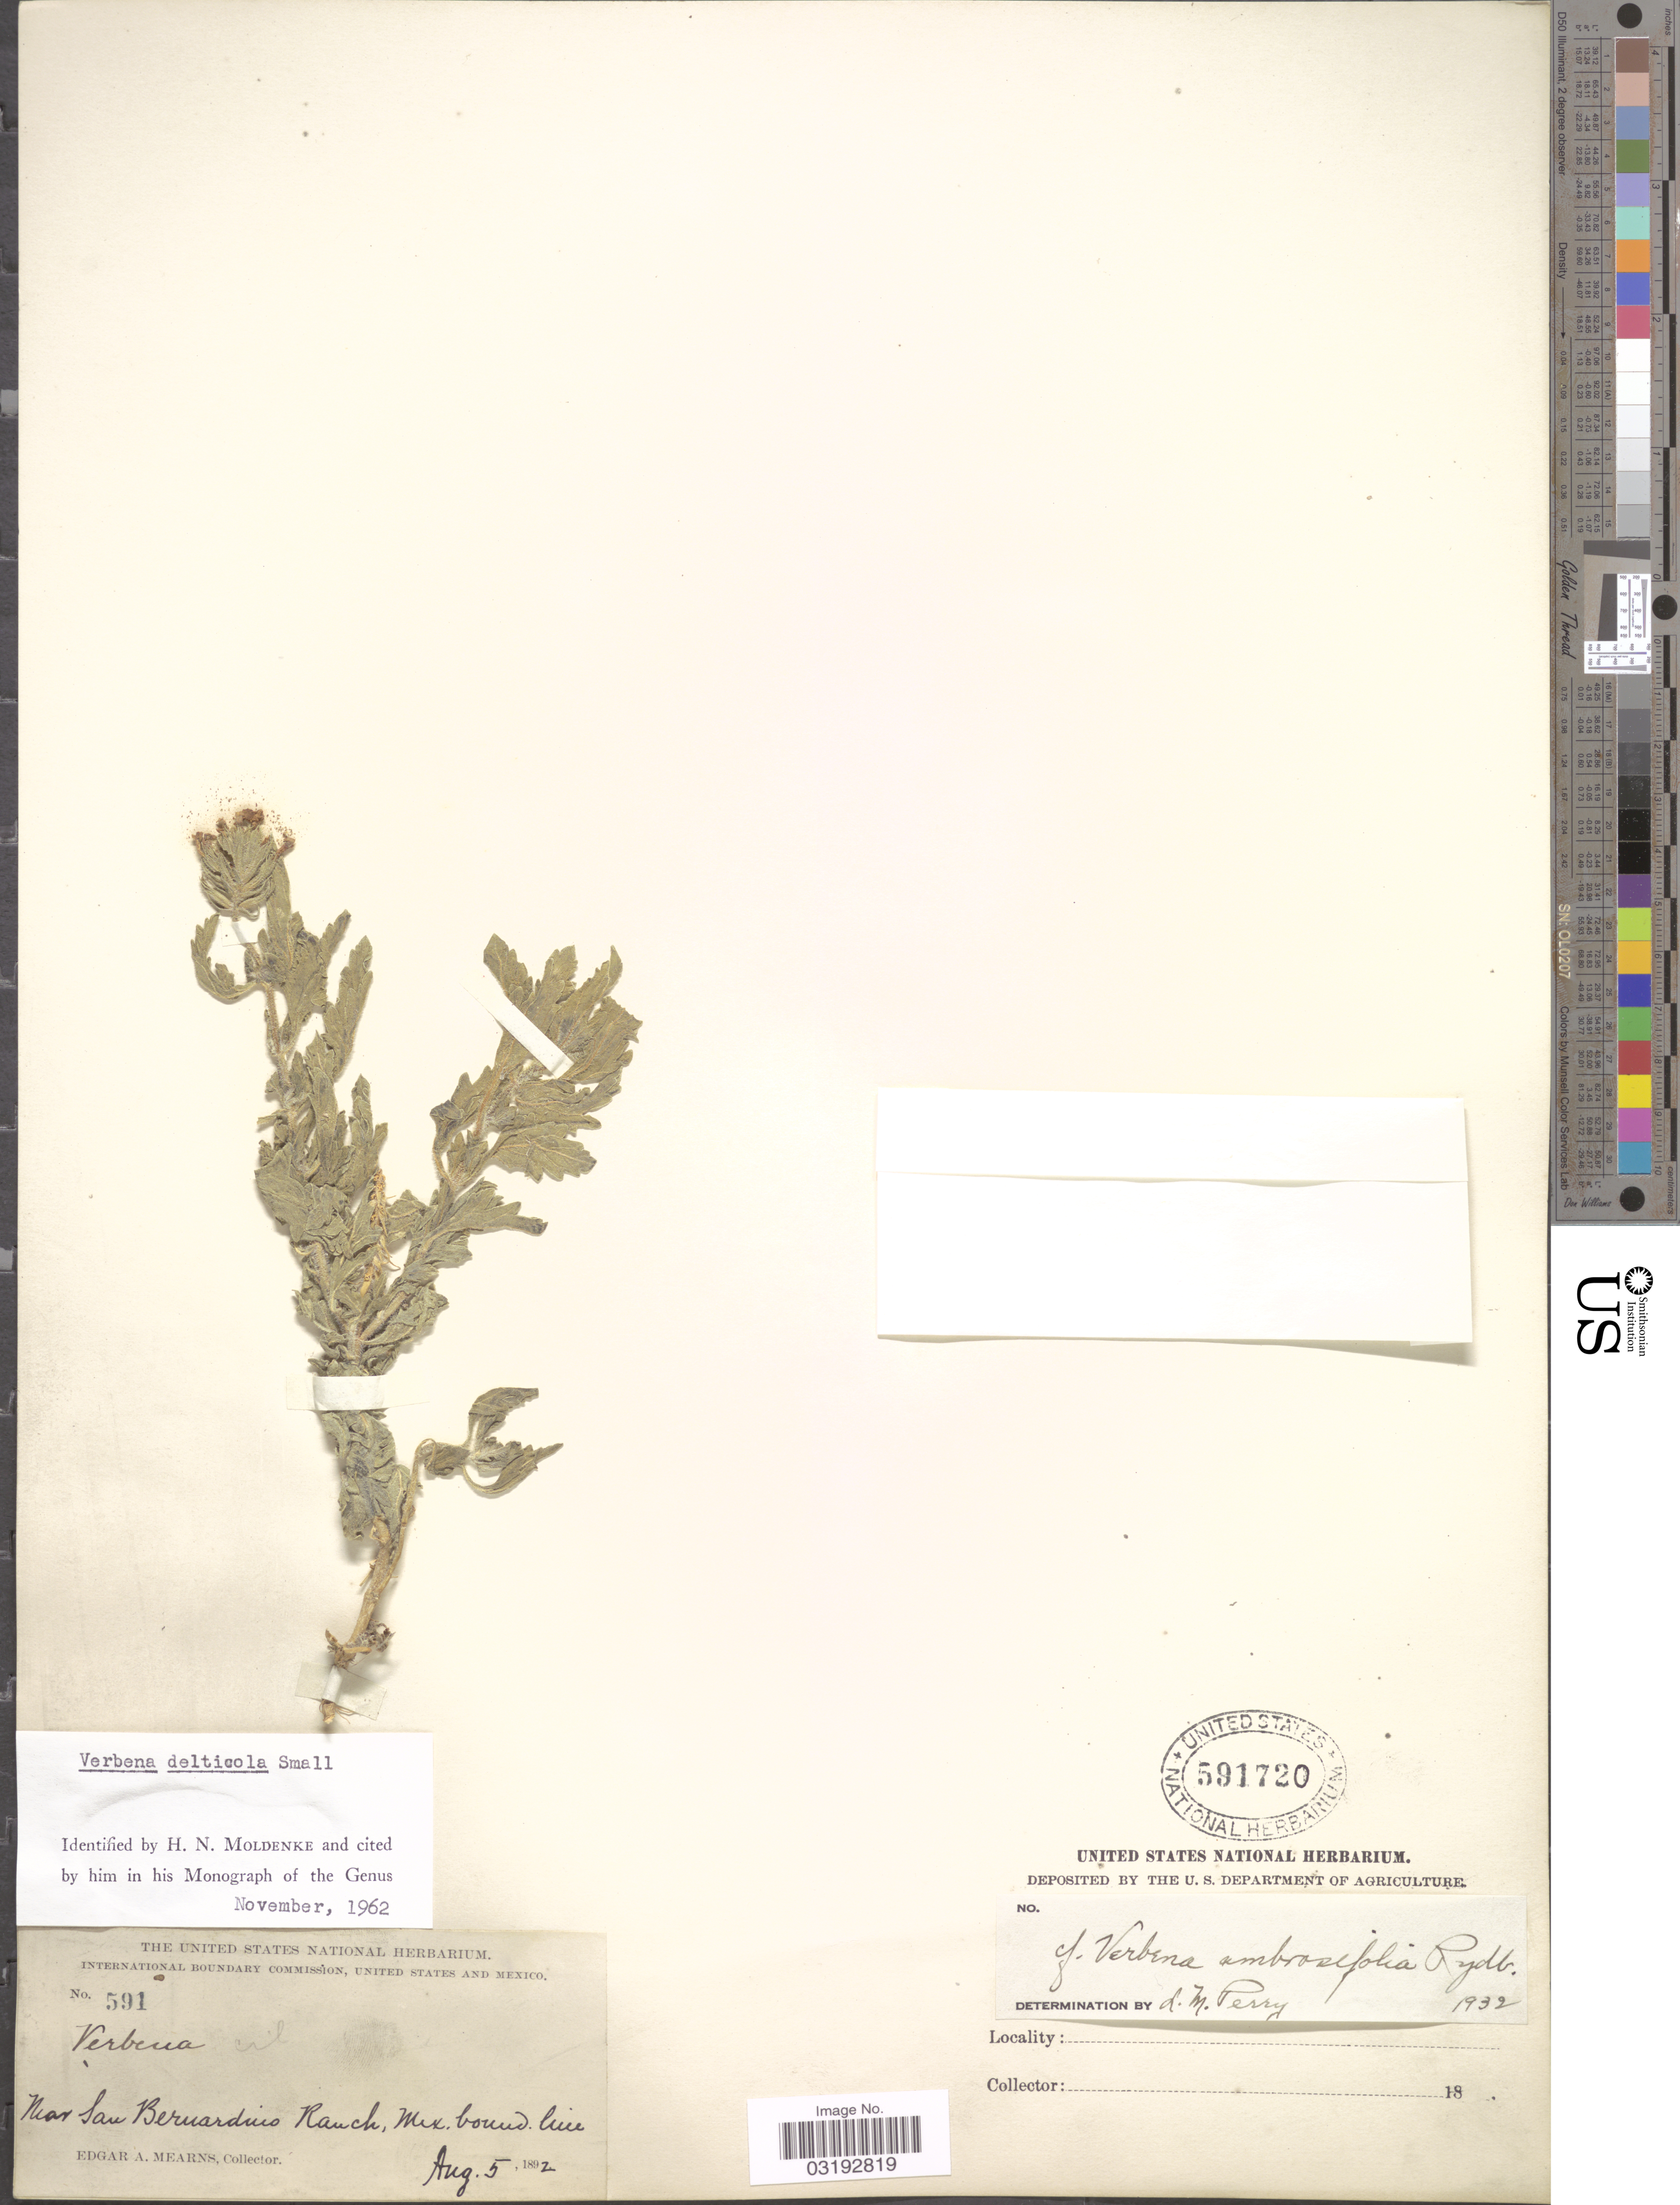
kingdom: Plantae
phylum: Tracheophyta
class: Magnoliopsida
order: Lamiales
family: Verbenaceae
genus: Verbena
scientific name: Verbena delticola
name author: Small ex Perry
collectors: E. A. Mearns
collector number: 591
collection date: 1892-08-05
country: Mexico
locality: Near San Bernardino Ranch, Mex. bound. line.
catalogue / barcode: US 591720